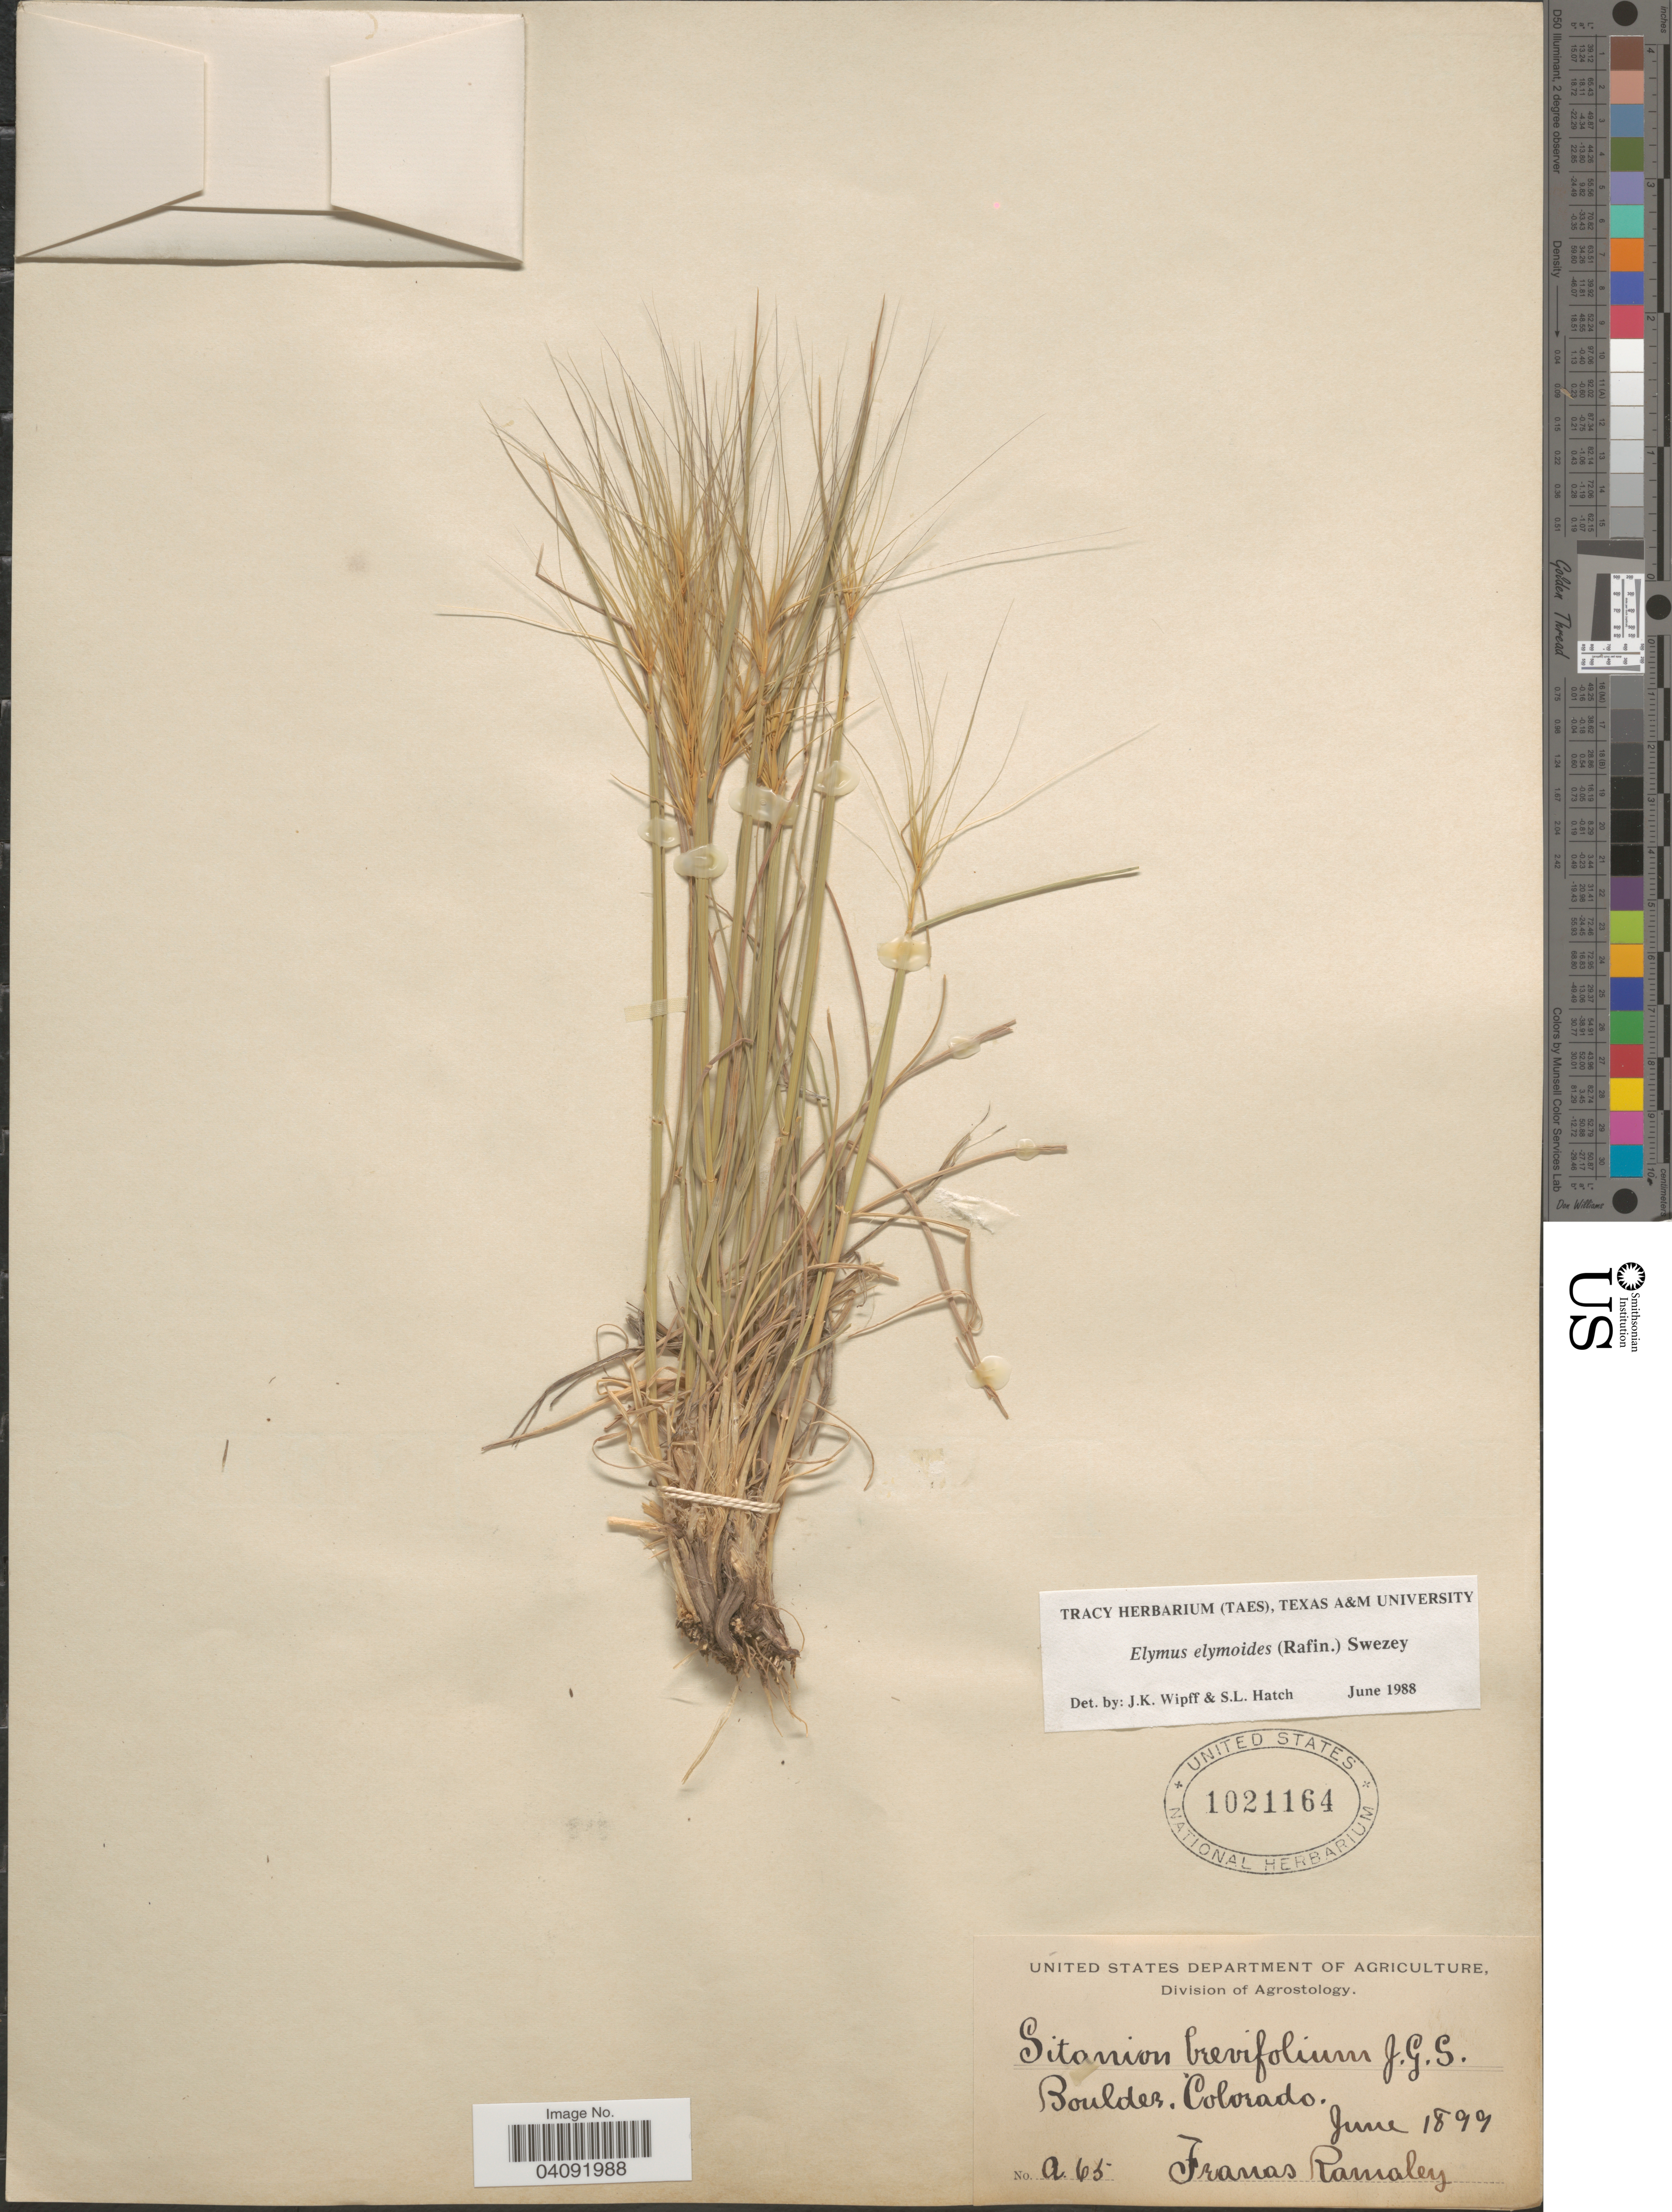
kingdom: Plantae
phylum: Tracheophyta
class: Liliopsida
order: Poales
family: Poaceae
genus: Elymus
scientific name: Elymus elymoides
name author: (Raf.) Swezey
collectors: F. Ramaley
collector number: A65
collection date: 1899-06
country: United States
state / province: Colorado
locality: Boulder.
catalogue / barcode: US 1021164